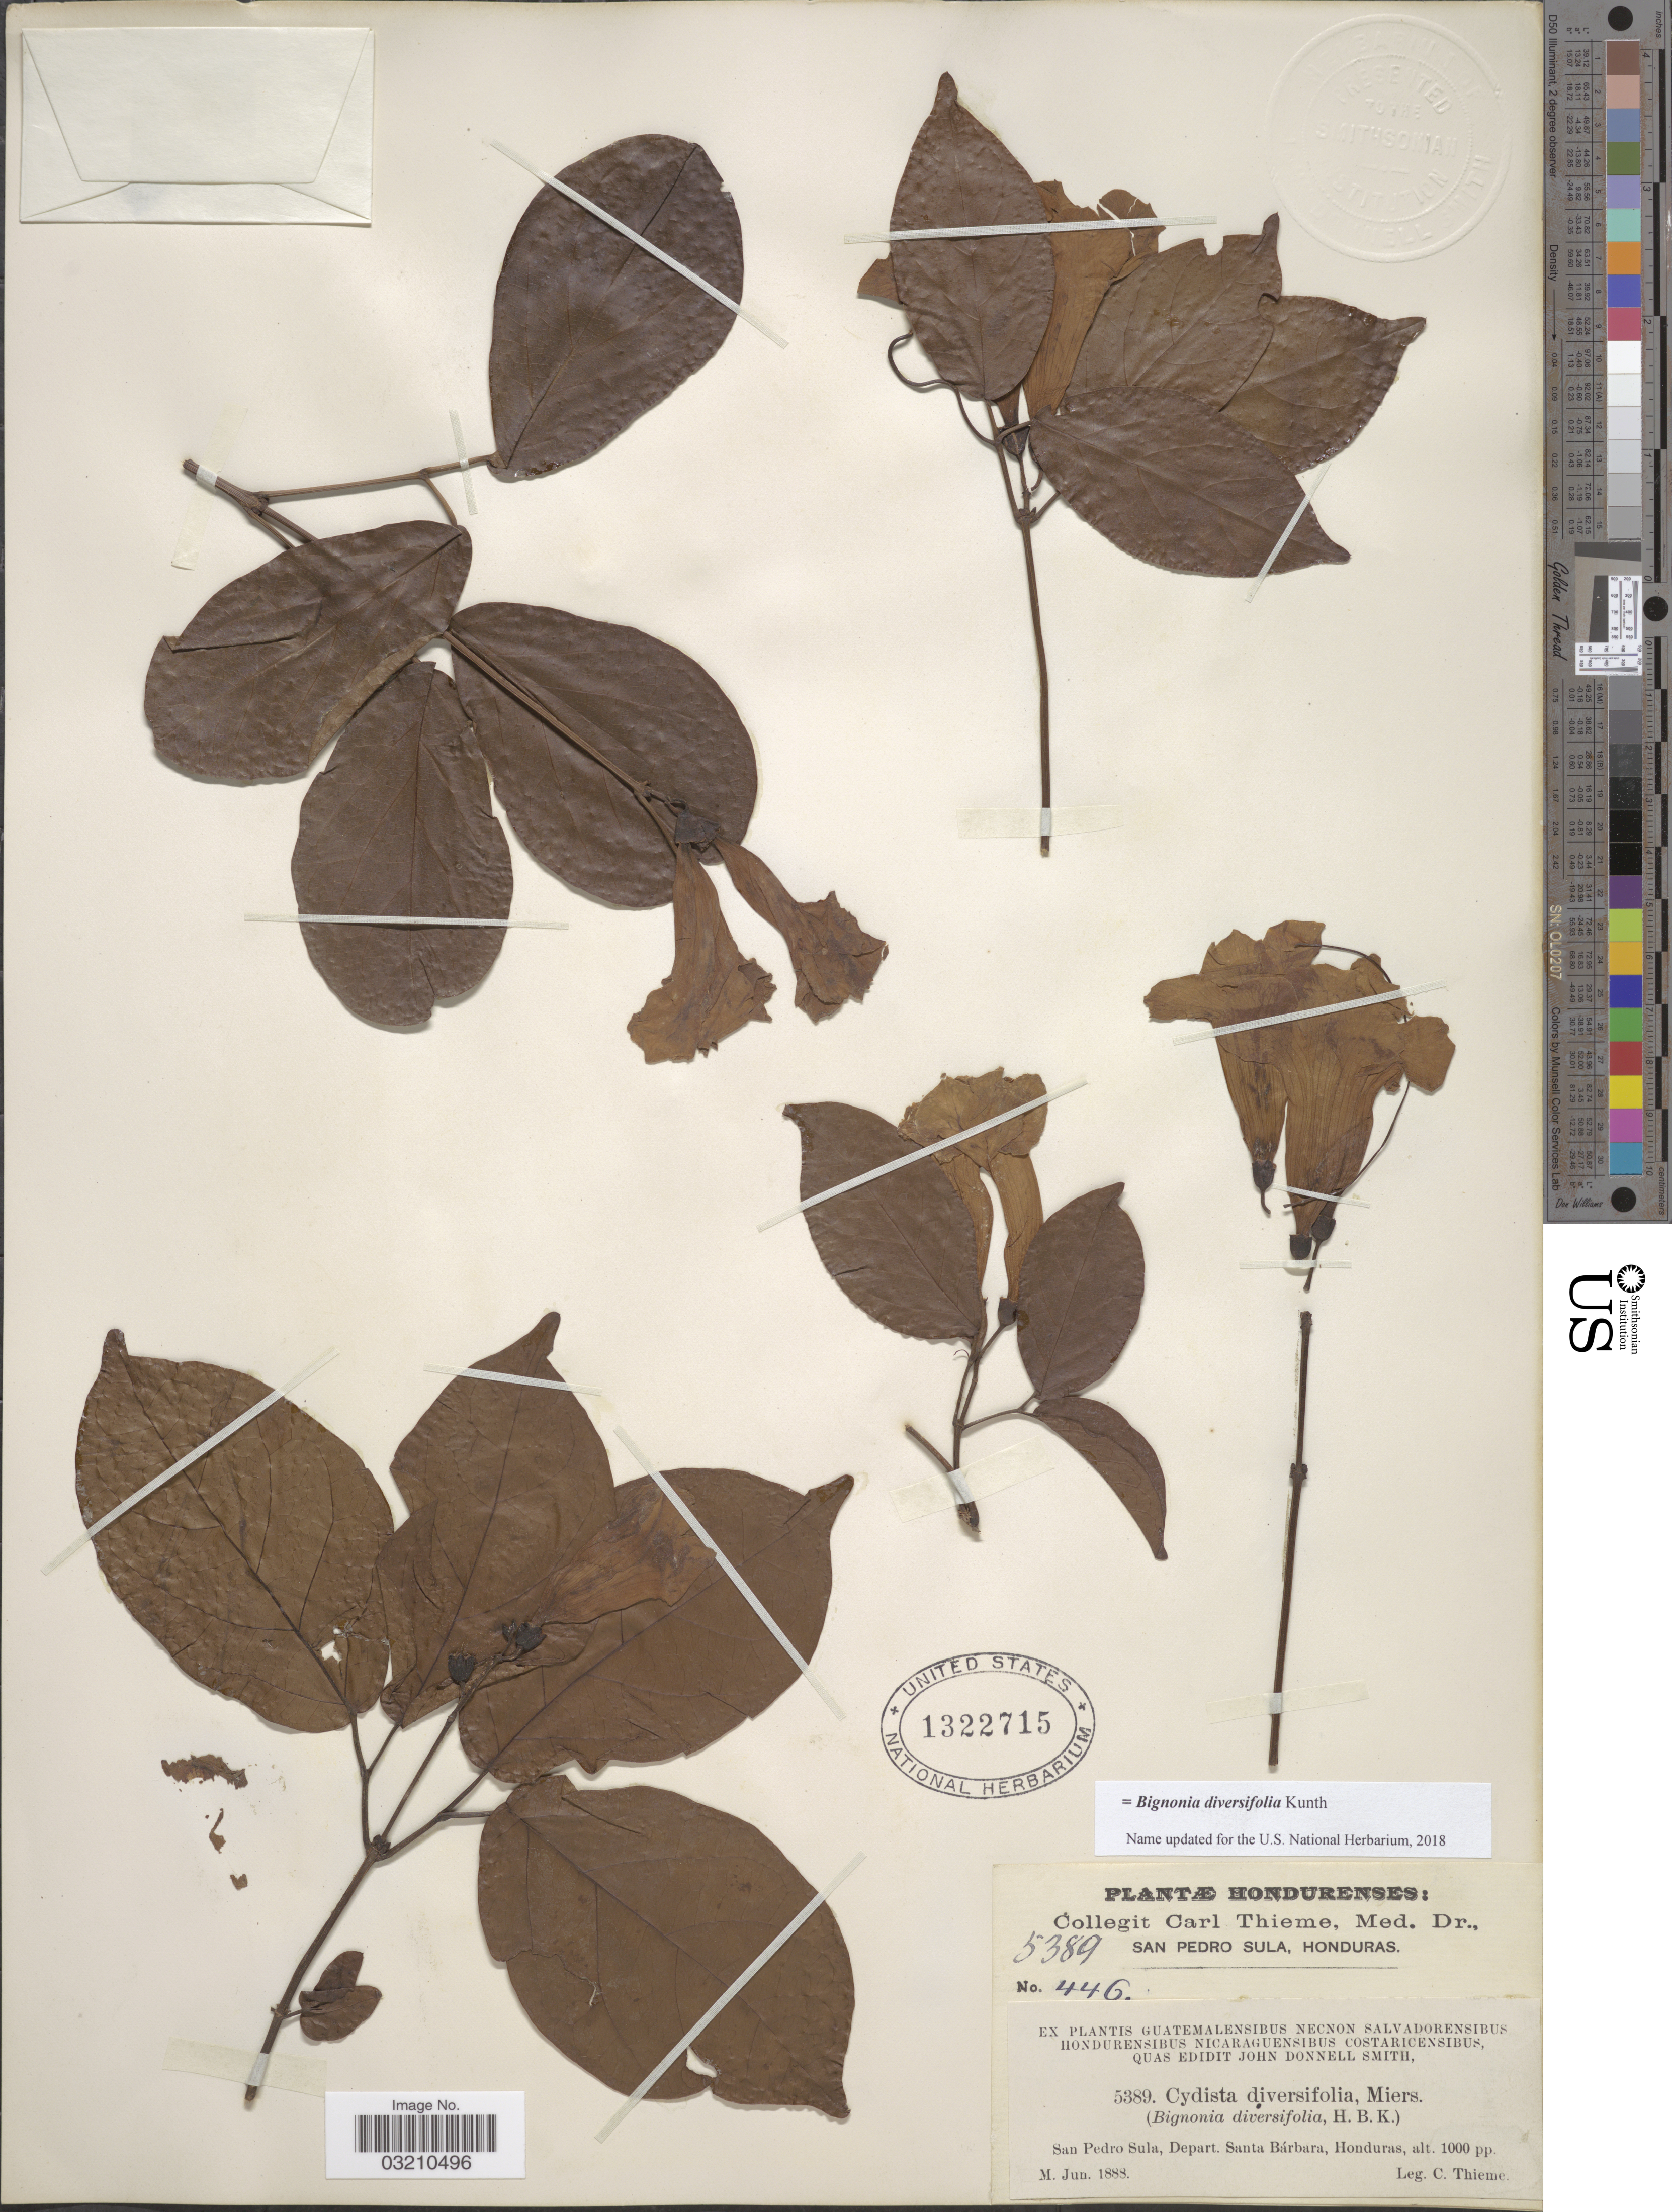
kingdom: Plantae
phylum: Tracheophyta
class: Magnoliopsida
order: Lamiales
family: Bignoniaceae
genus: Bignonia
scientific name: Bignonia diversifolia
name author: Kunth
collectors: C. Thieme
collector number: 5389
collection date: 1888-06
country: Honduras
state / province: Santa Bárbara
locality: San Pedro Sula, Depart. Santa Bárbara.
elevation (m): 305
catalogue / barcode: US 1322715